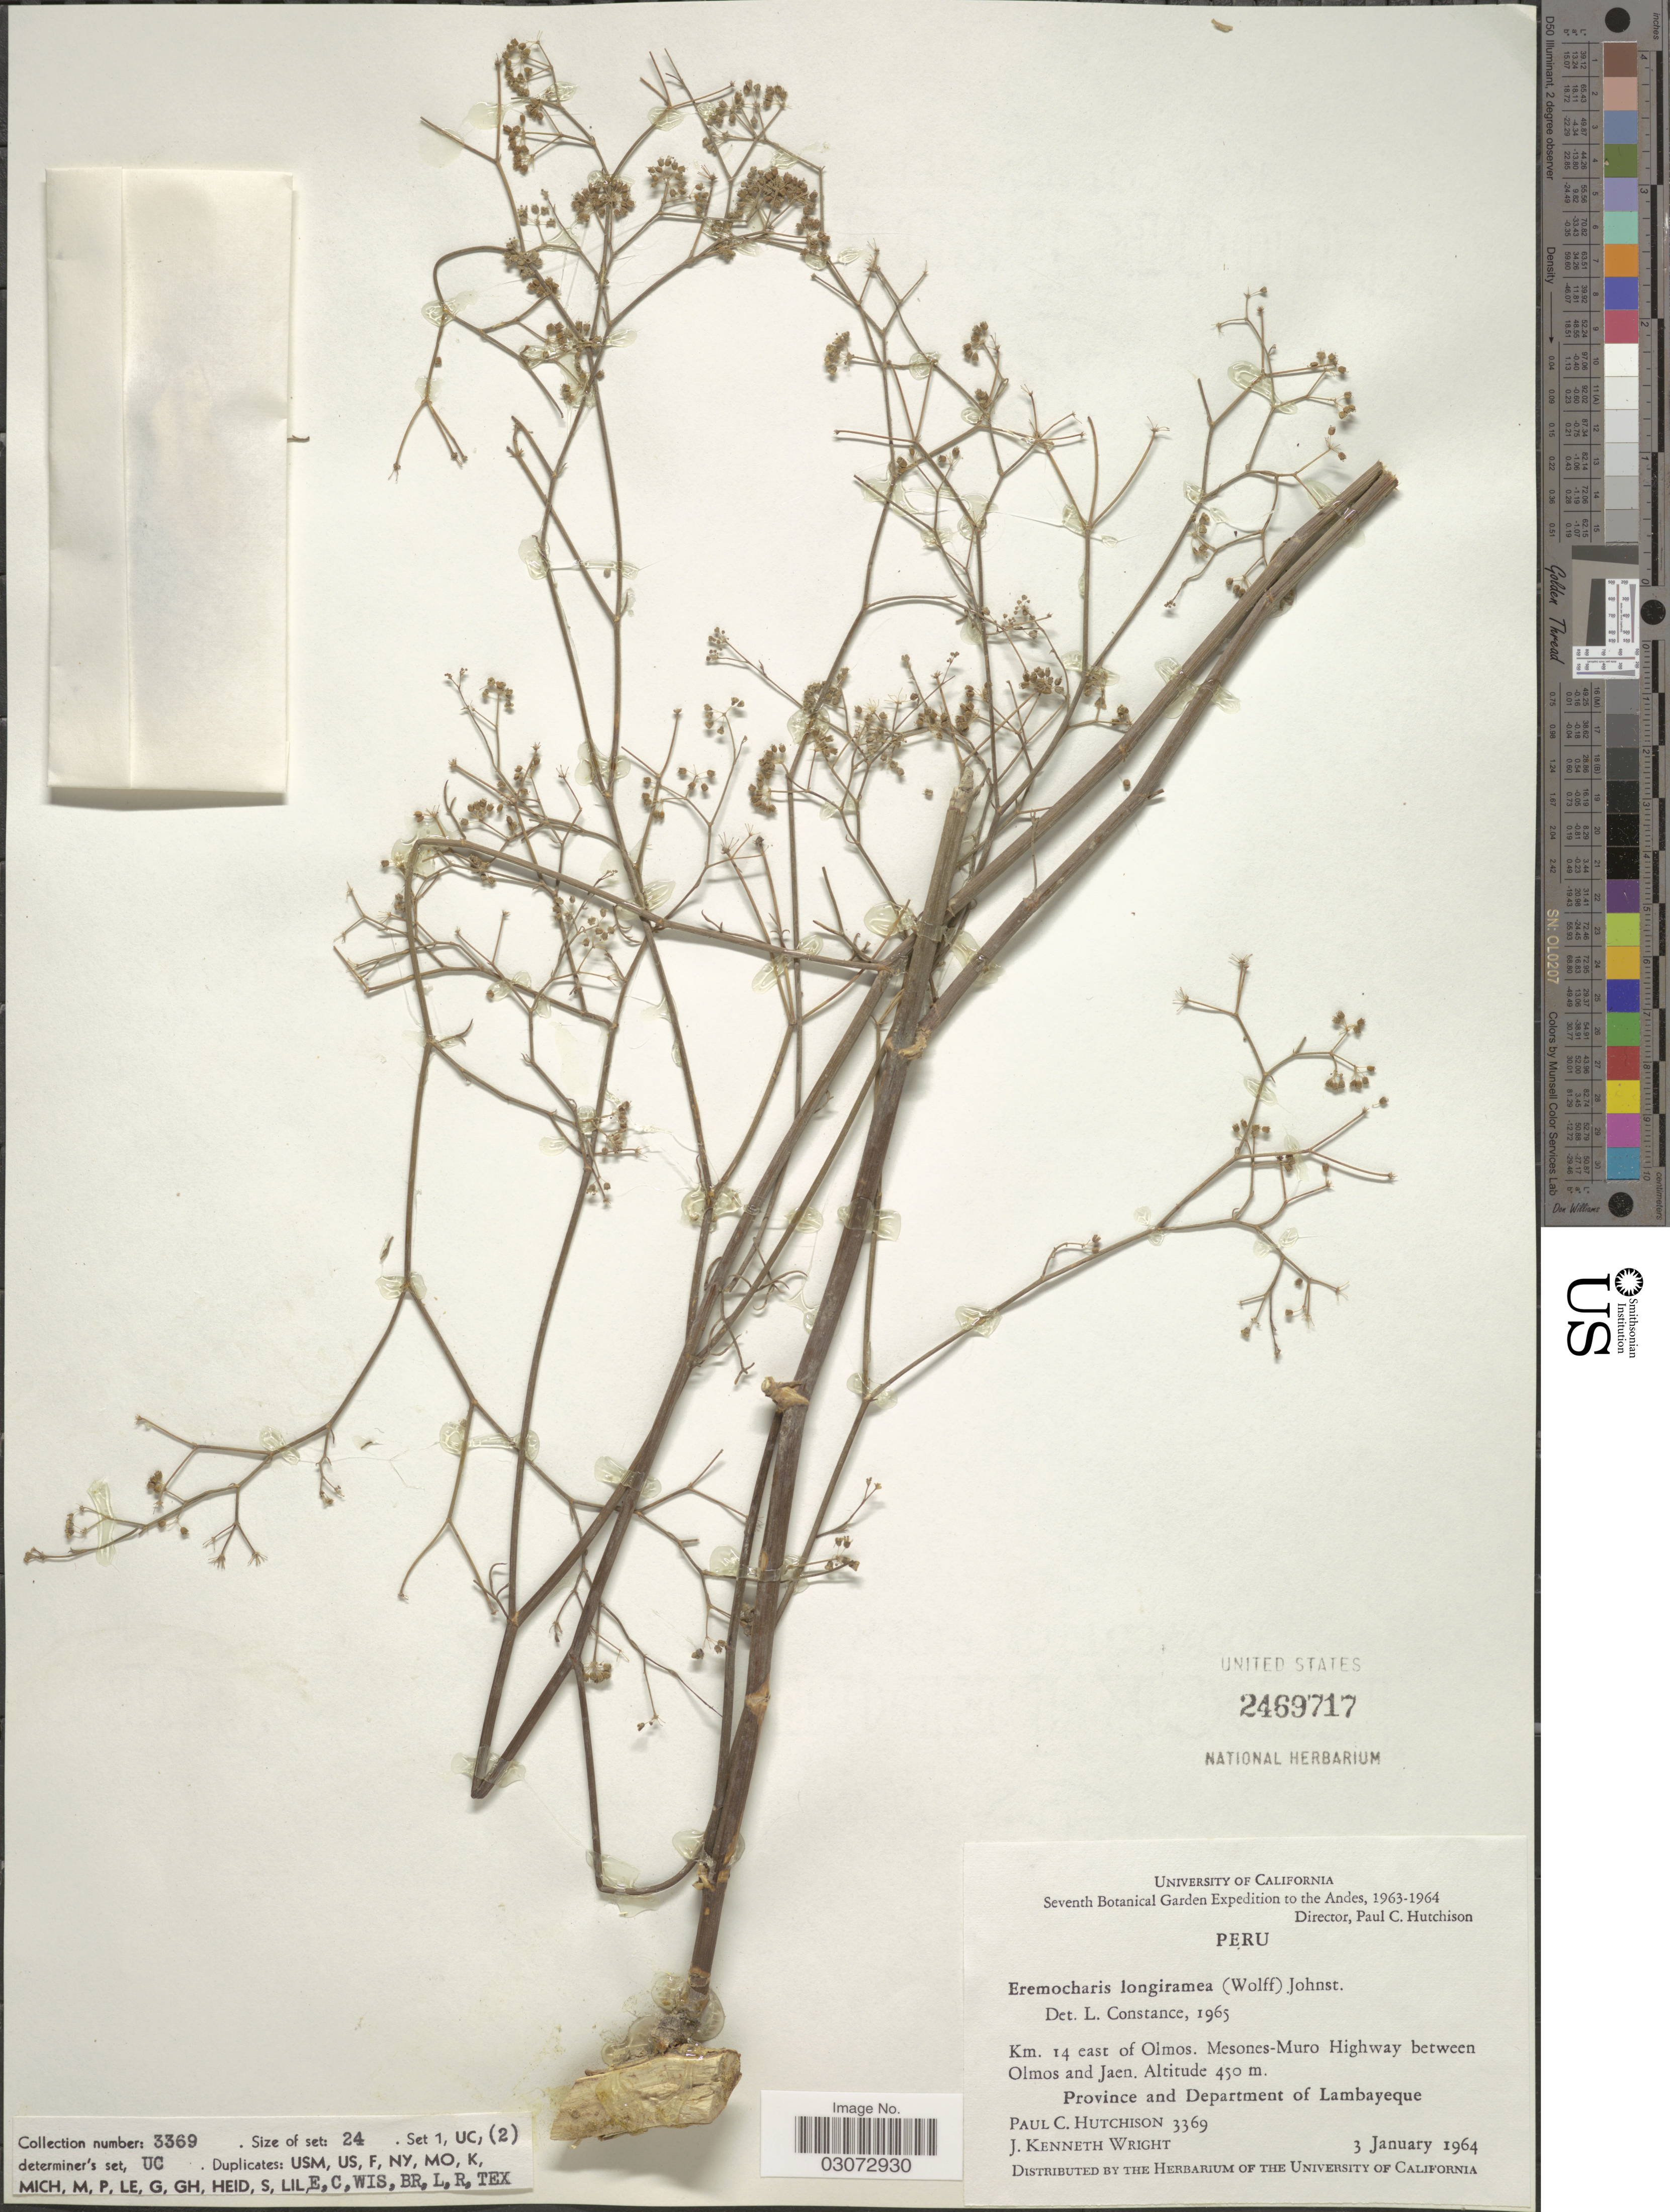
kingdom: Plantae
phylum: Tracheophyta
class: Magnoliopsida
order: Apiales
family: Apiaceae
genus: Eremocharis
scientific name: Eremocharis longiramea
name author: (Wolff) Johnst.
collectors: P. C. Hutchison & J. K. Wright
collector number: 3369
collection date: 1964-01-03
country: Peru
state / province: Lambayeque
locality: Andes. Km. 14 east of Olmos. Mesones-Muro Highway between Olmos and Jaen. Province and Department of Lambayeque.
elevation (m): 450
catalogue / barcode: US 2469717